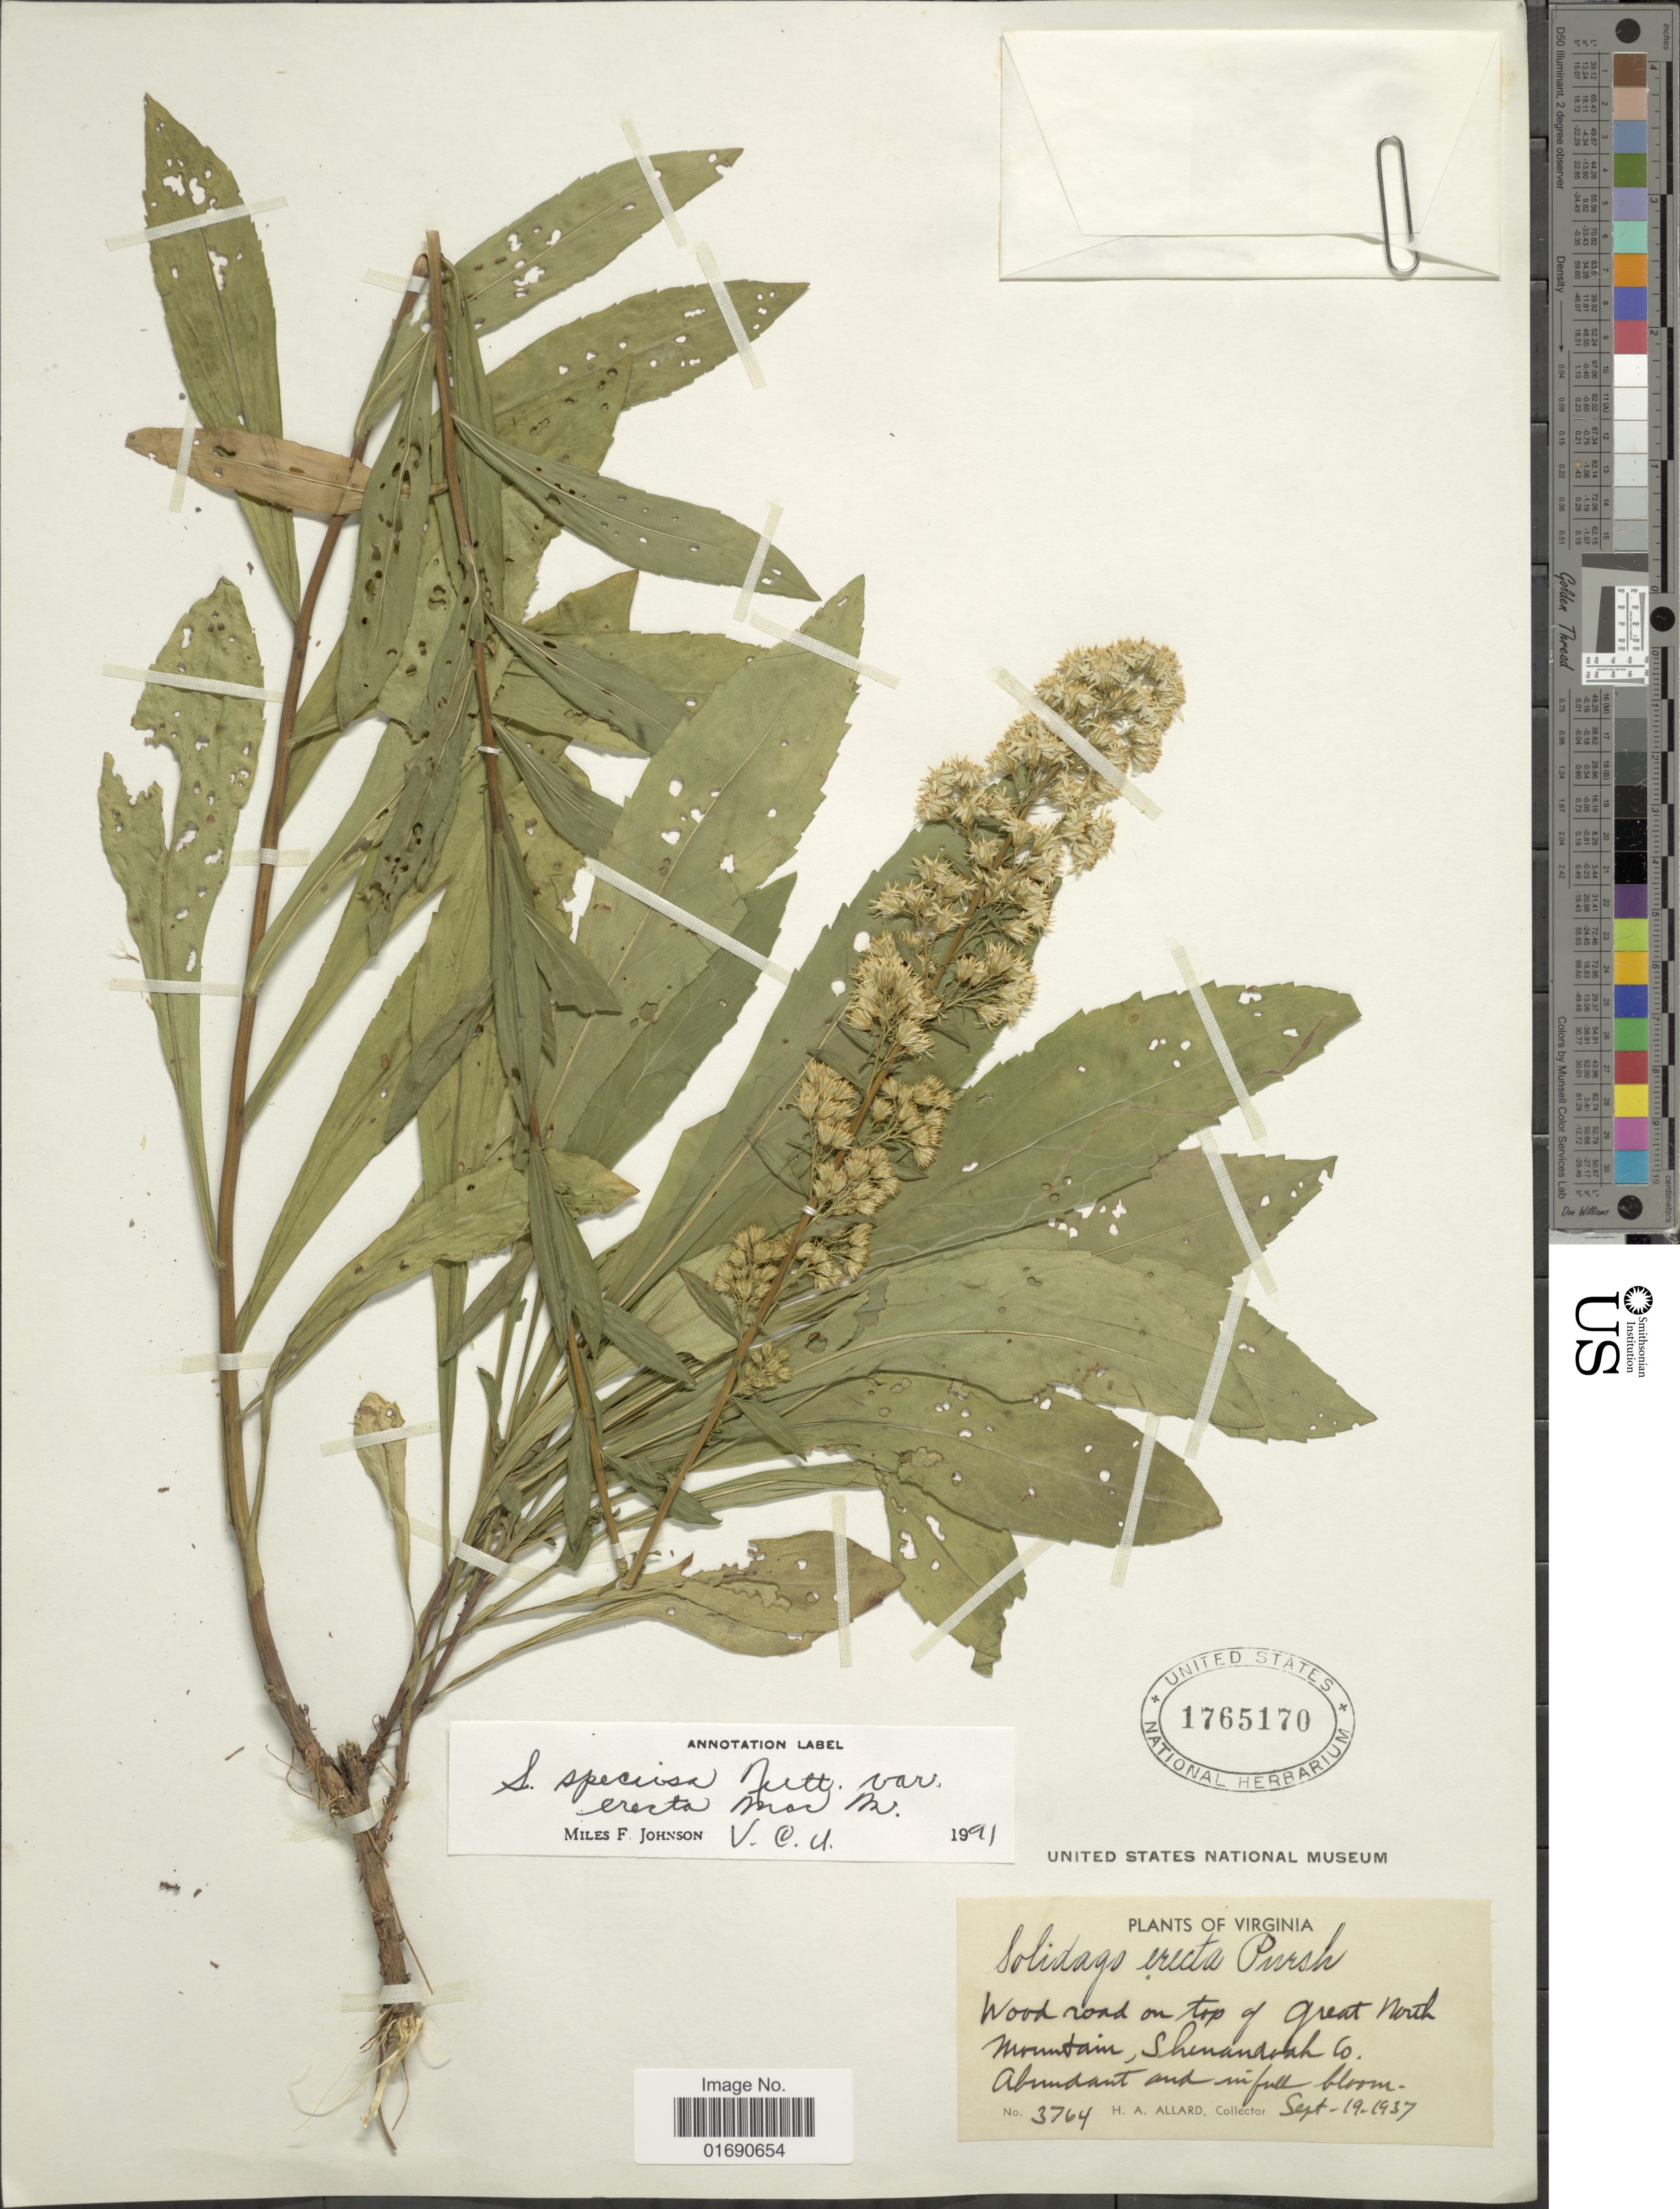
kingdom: Plantae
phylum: Tracheophyta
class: Magnoliopsida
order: Asterales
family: Asteraceae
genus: Solidago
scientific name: Solidago speciosa var. erecta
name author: (Pursh) MacMill.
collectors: H. A. Allard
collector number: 3764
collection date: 1937-09-19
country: United States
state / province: Virginia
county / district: Shenandoah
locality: Wood road on top of great North Mountain, Shenandoah Co.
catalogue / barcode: US 1765170